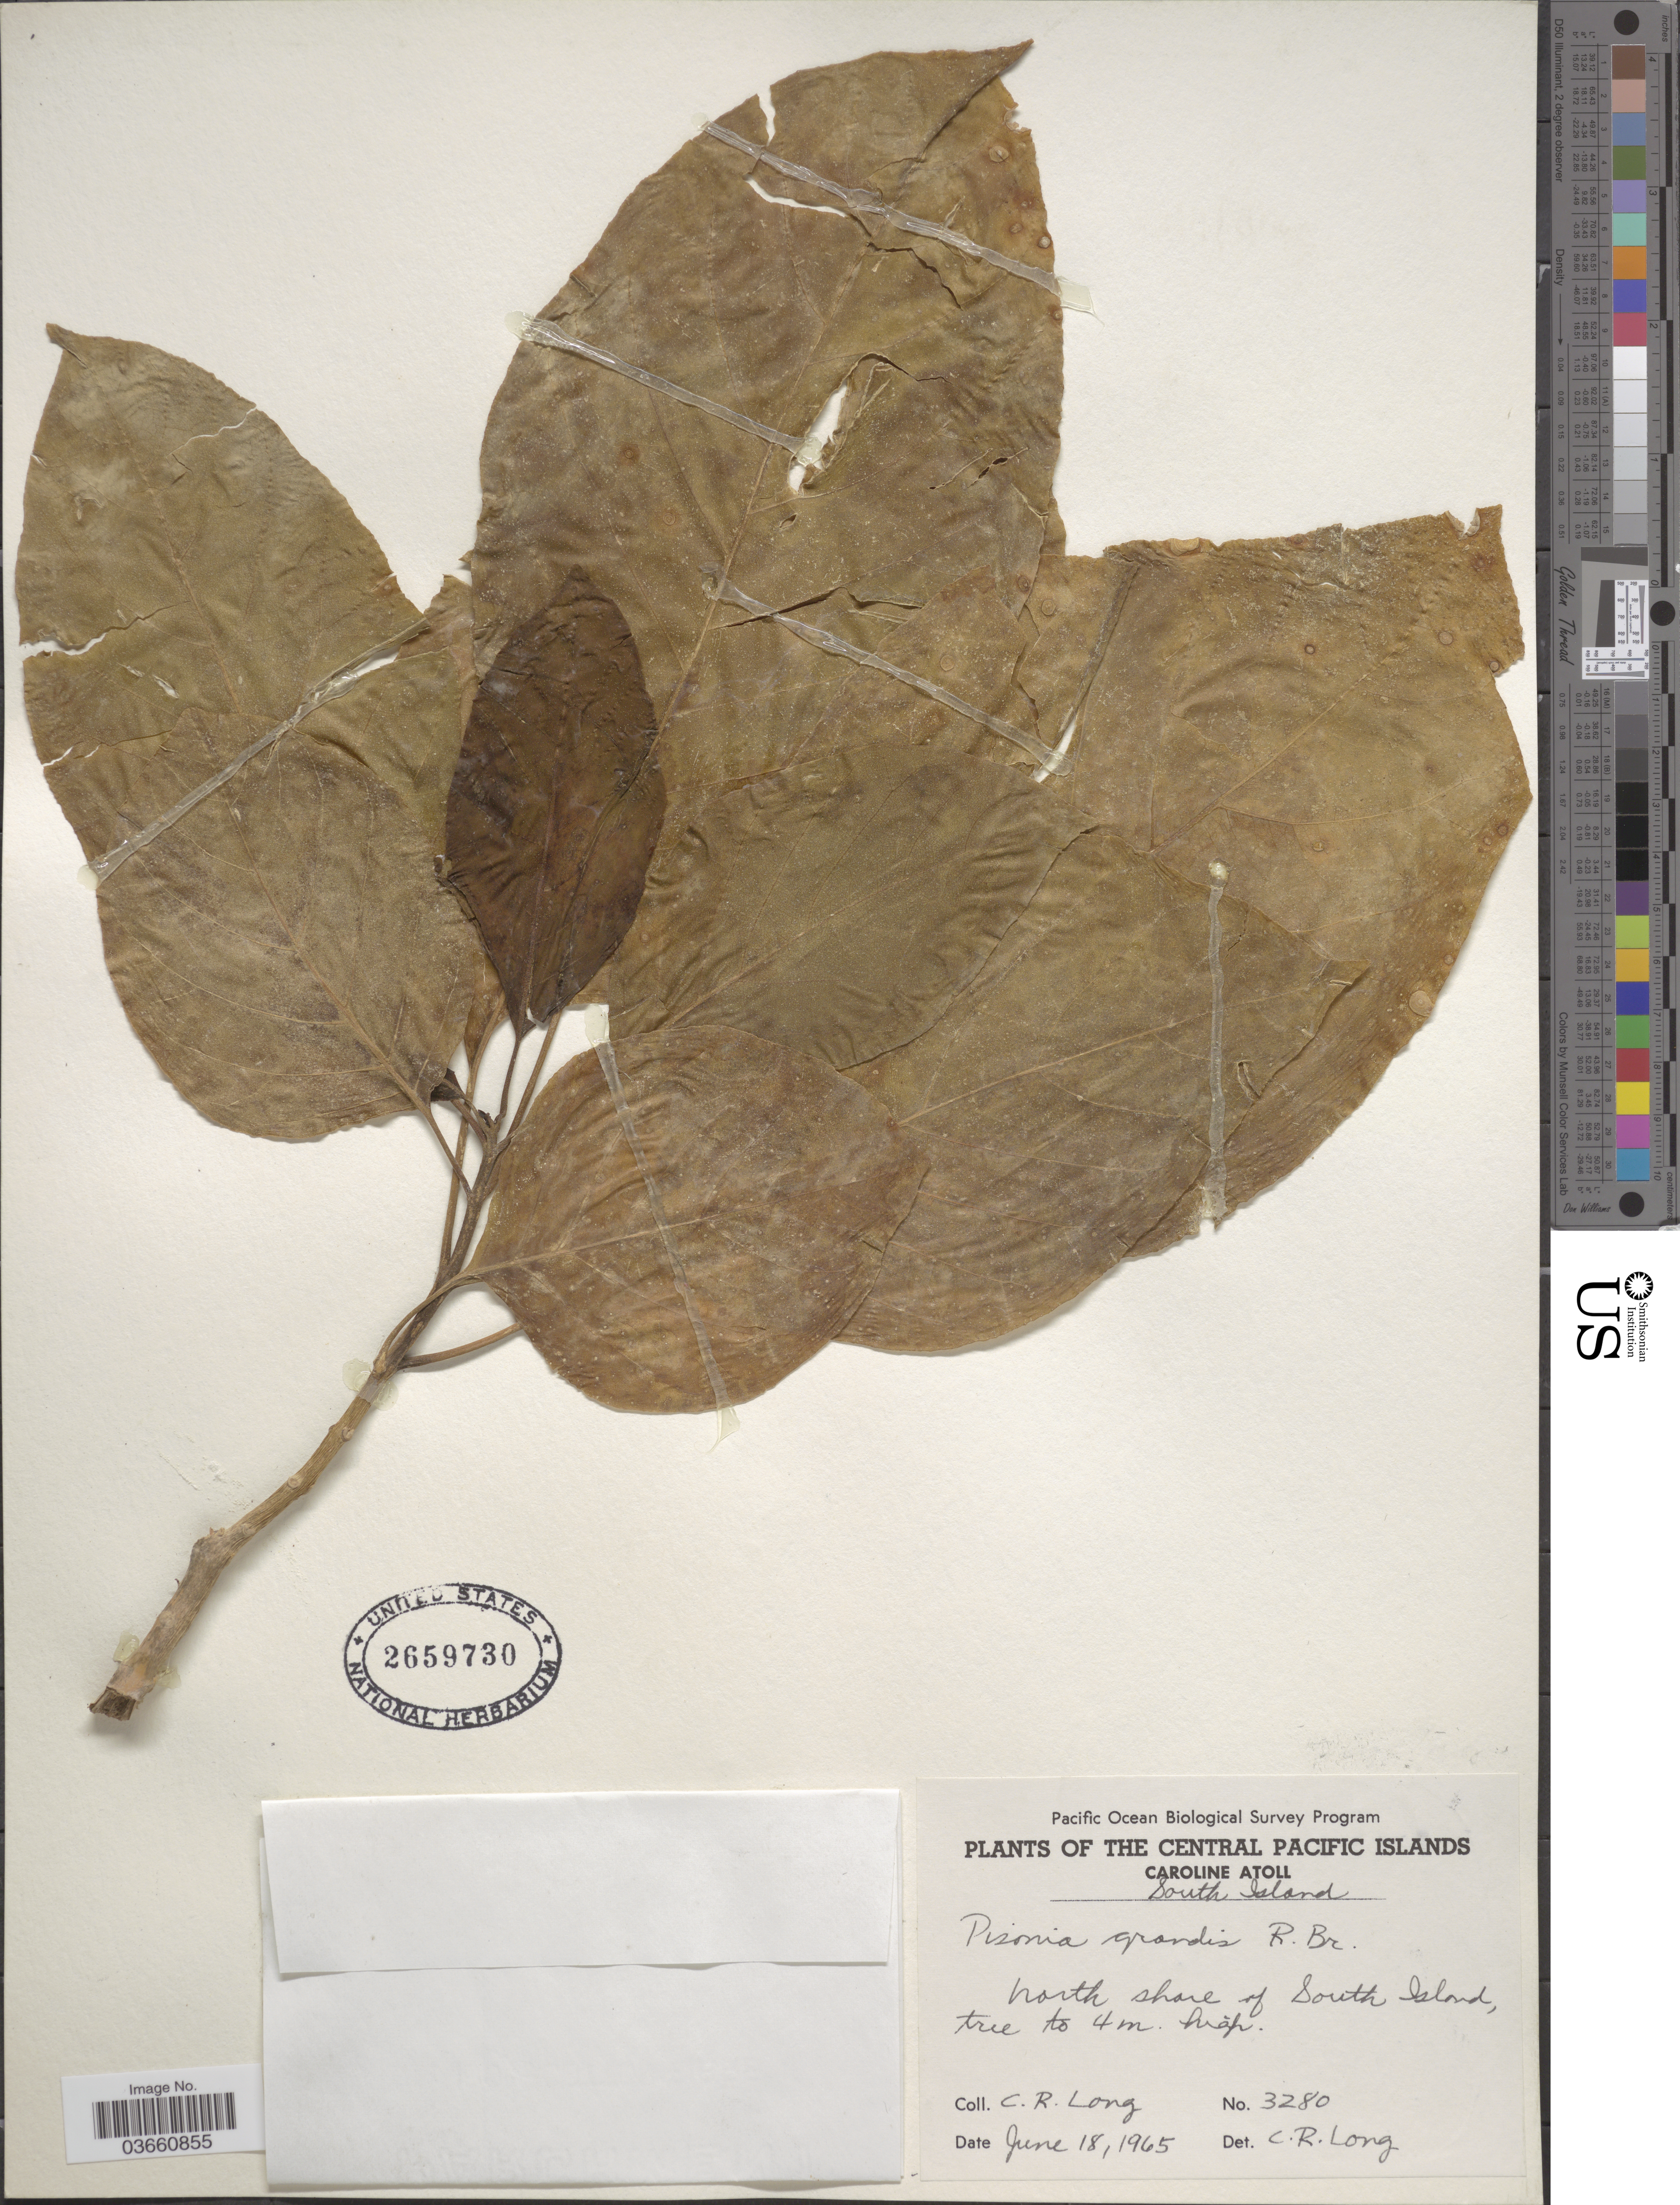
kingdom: Plantae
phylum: Tracheophyta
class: Magnoliopsida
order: Caryophyllales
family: Nyctaginaceae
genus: Pisonia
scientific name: Pisonia grandis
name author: R. Br.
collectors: C. R. Long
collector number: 3280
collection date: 1965-06-18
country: Kiribati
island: Caroline Atoll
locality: Central Pacific Islands. Caroline Island. North shore of South Island.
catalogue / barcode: US 2659730